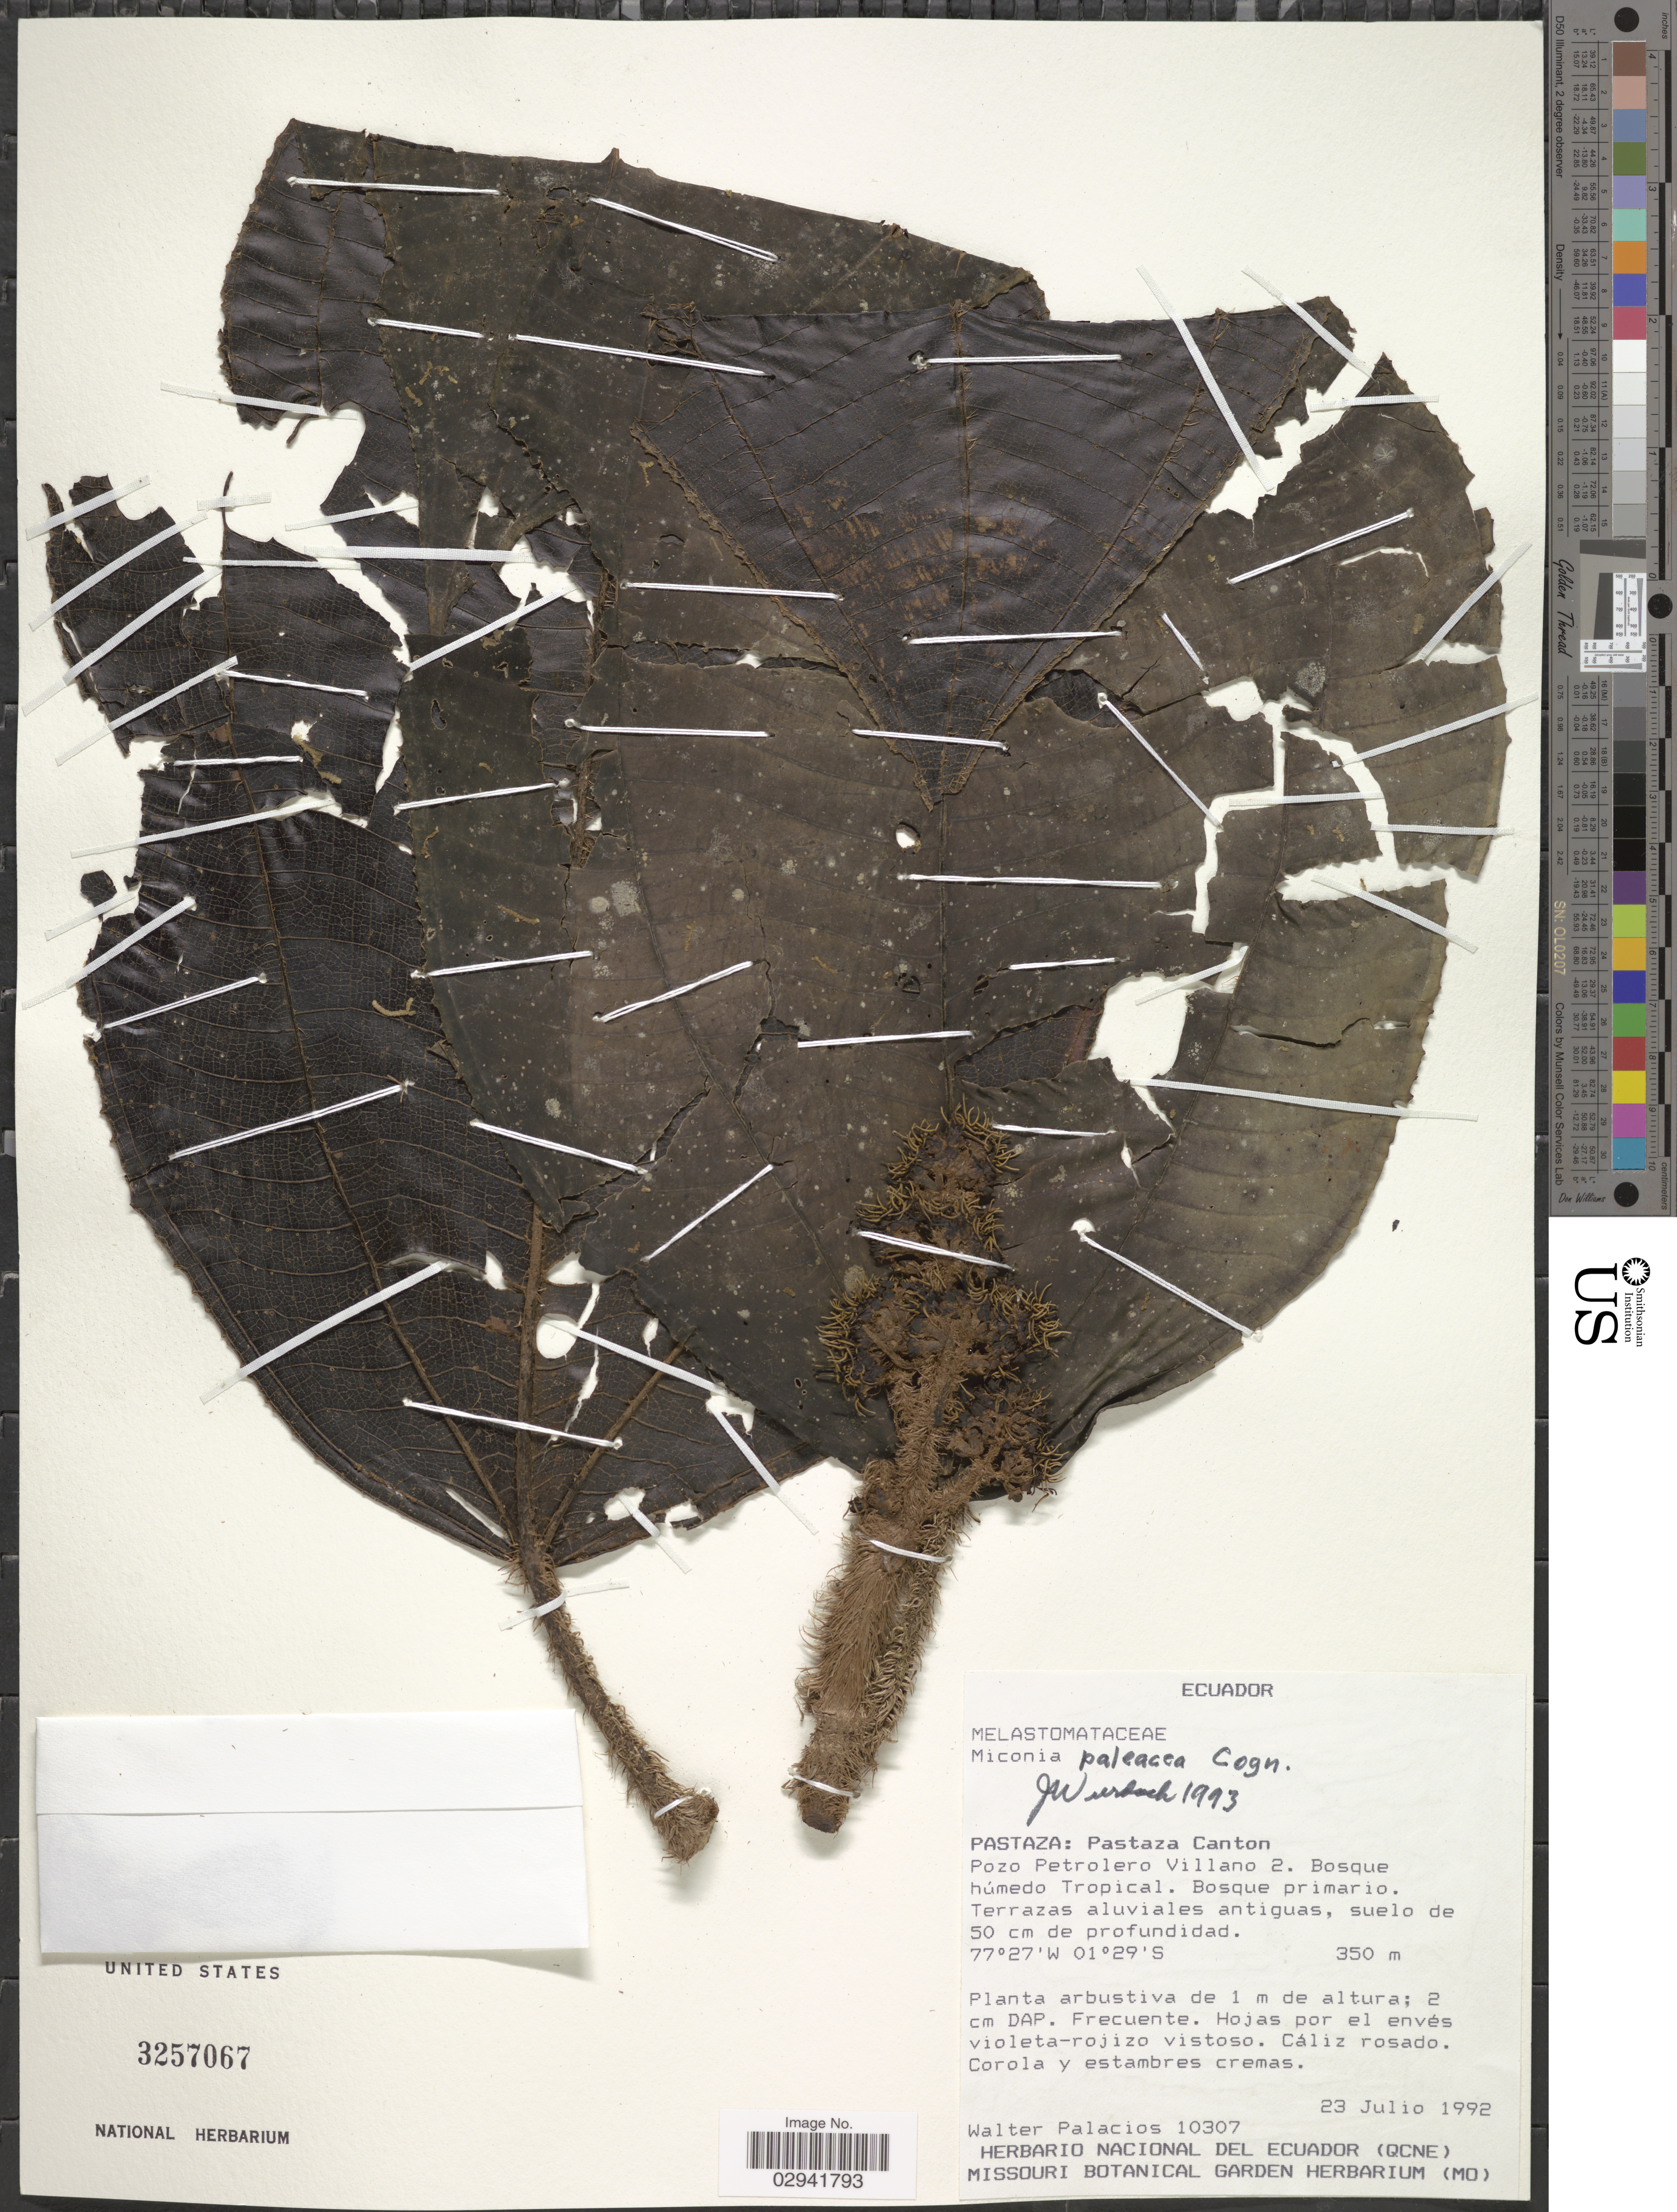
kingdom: Plantae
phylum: Tracheophyta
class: Magnoliopsida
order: Myrtales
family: Melastomataceae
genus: Miconia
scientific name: Miconia paleacea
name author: Cogn.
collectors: W. Palacios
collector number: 10307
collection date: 1992-07-23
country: Ecuador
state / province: Pastaza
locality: Pastaza Canton. Pozo Petrolero Villano 2.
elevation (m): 350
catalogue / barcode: US 3257067